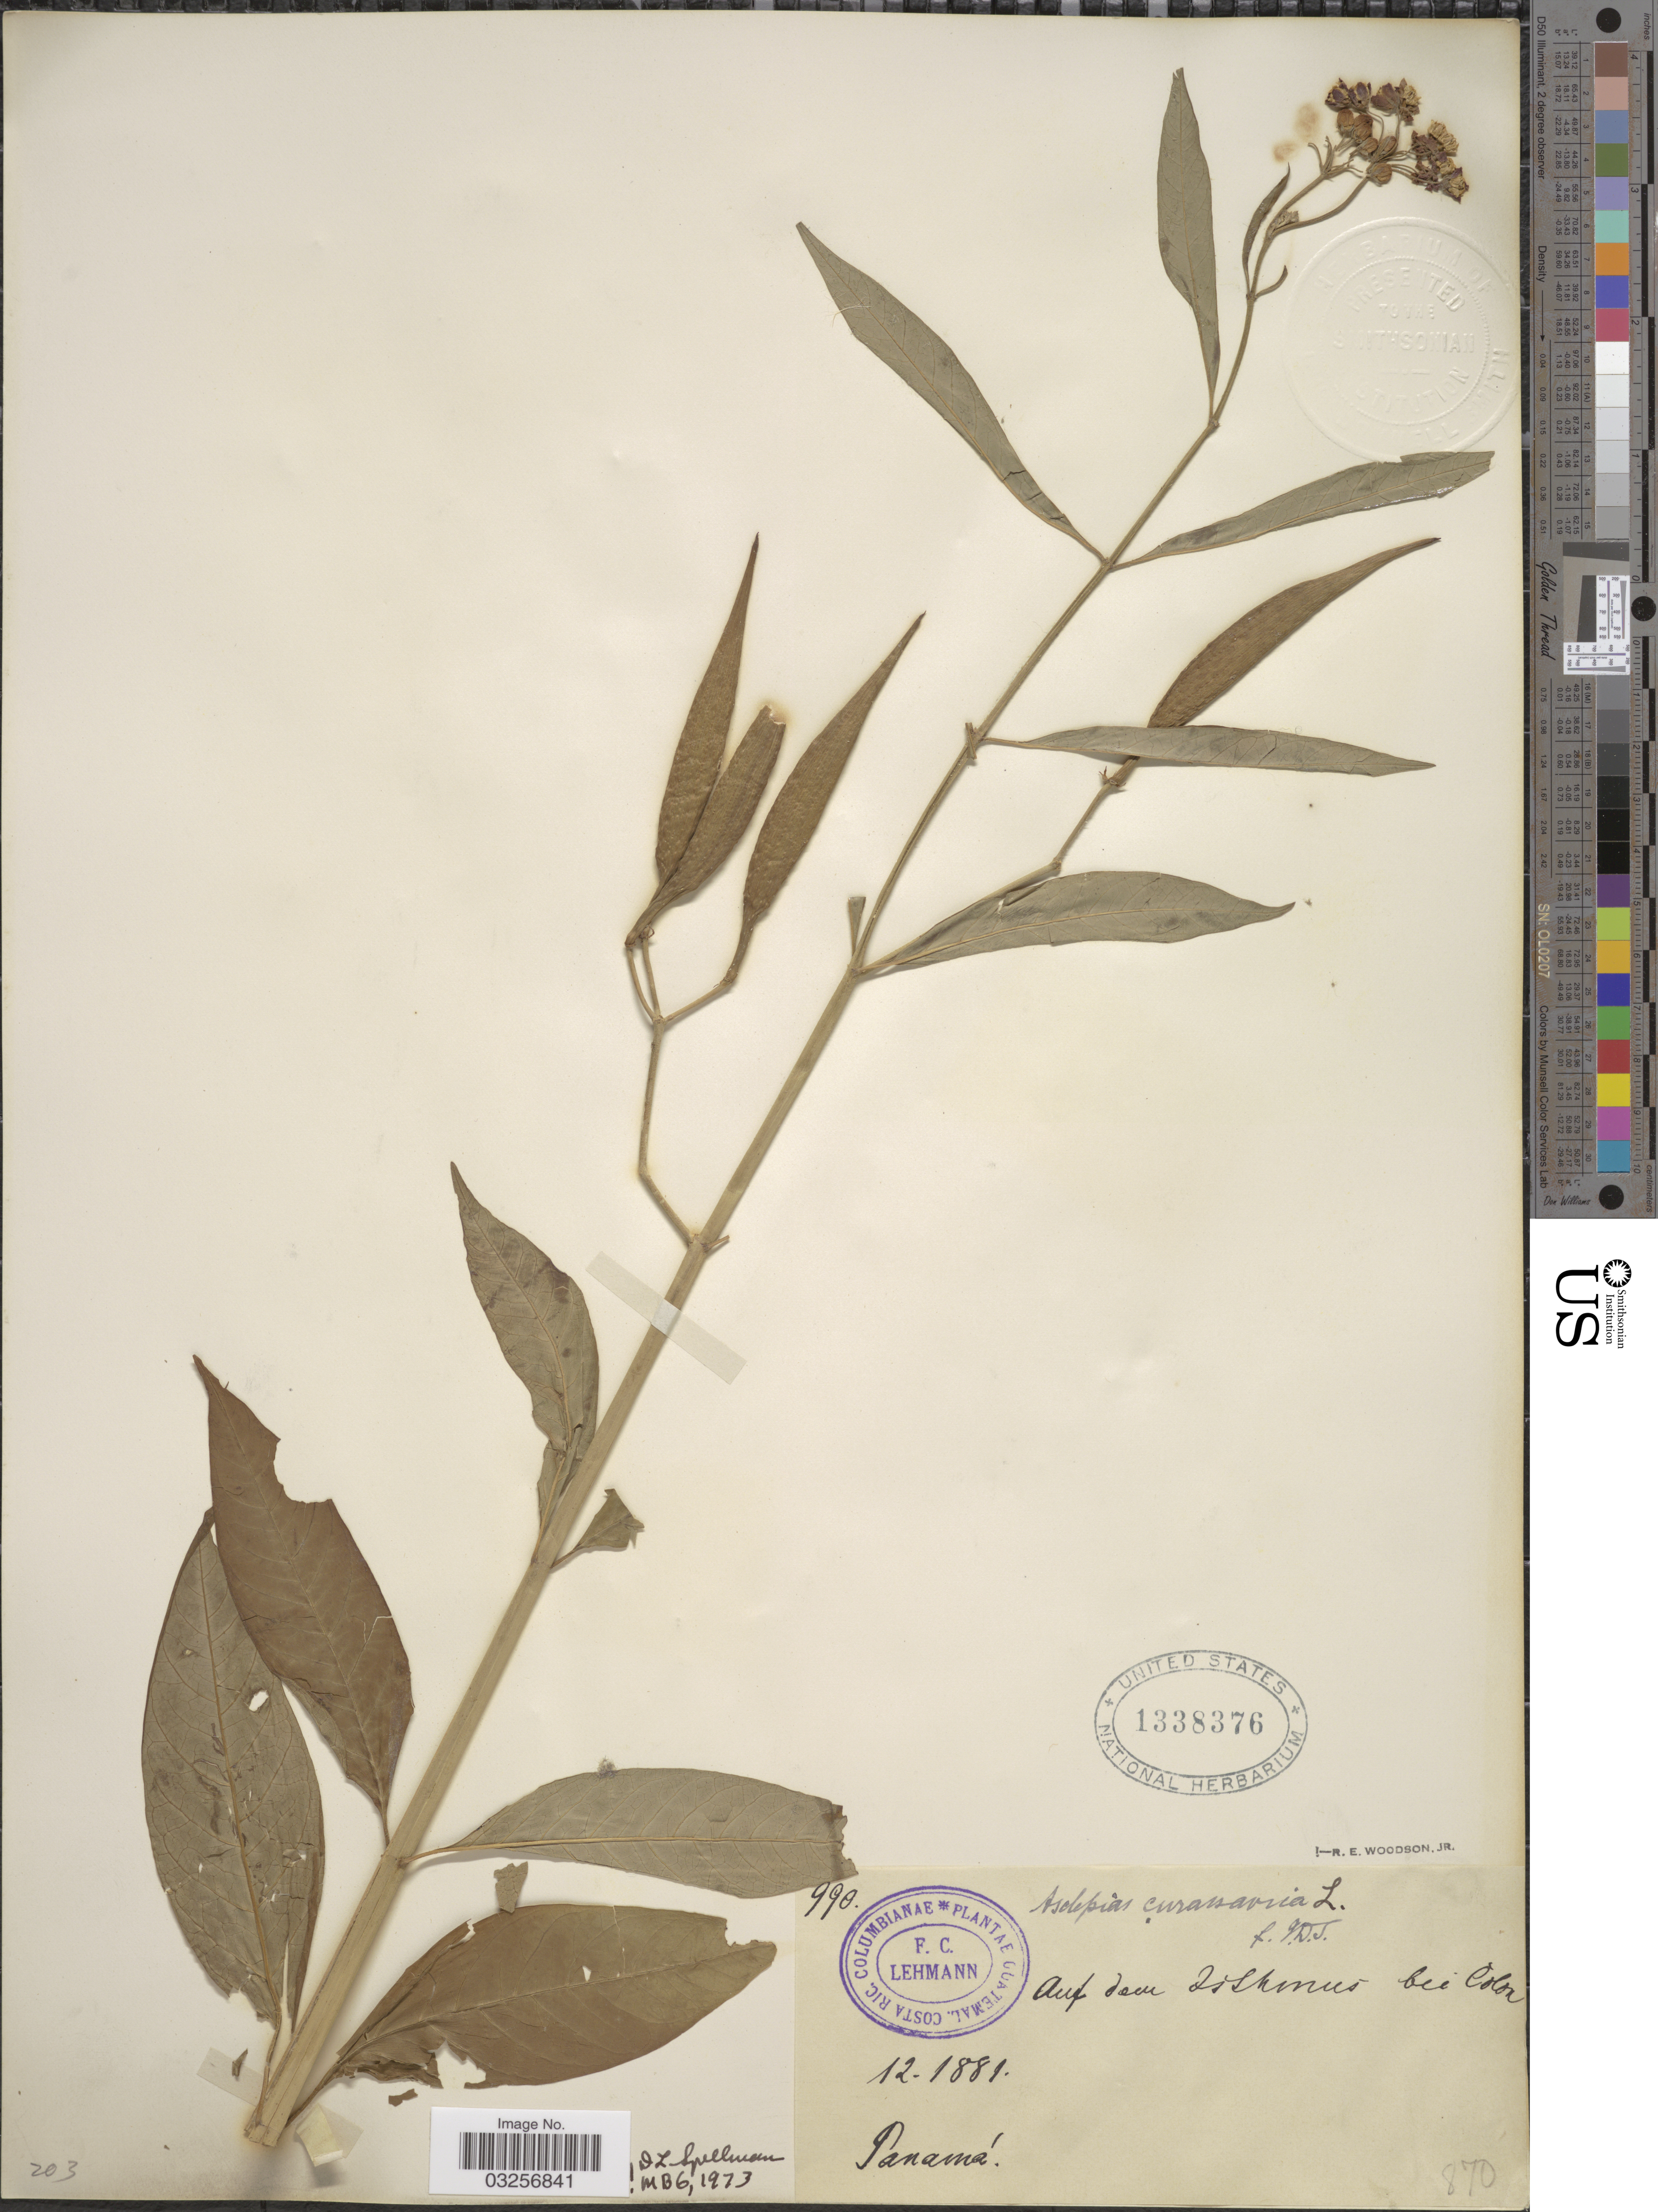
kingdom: Plantae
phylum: Tracheophyta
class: Magnoliopsida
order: Gentianales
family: Apocynaceae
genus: Asclepias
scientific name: Asclepias curassavica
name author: L.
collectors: F. C. Lehmann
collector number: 990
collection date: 1881-12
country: Panama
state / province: Colón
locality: Auf des Isthmus bei Colon. Panamá.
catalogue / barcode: US 1338376